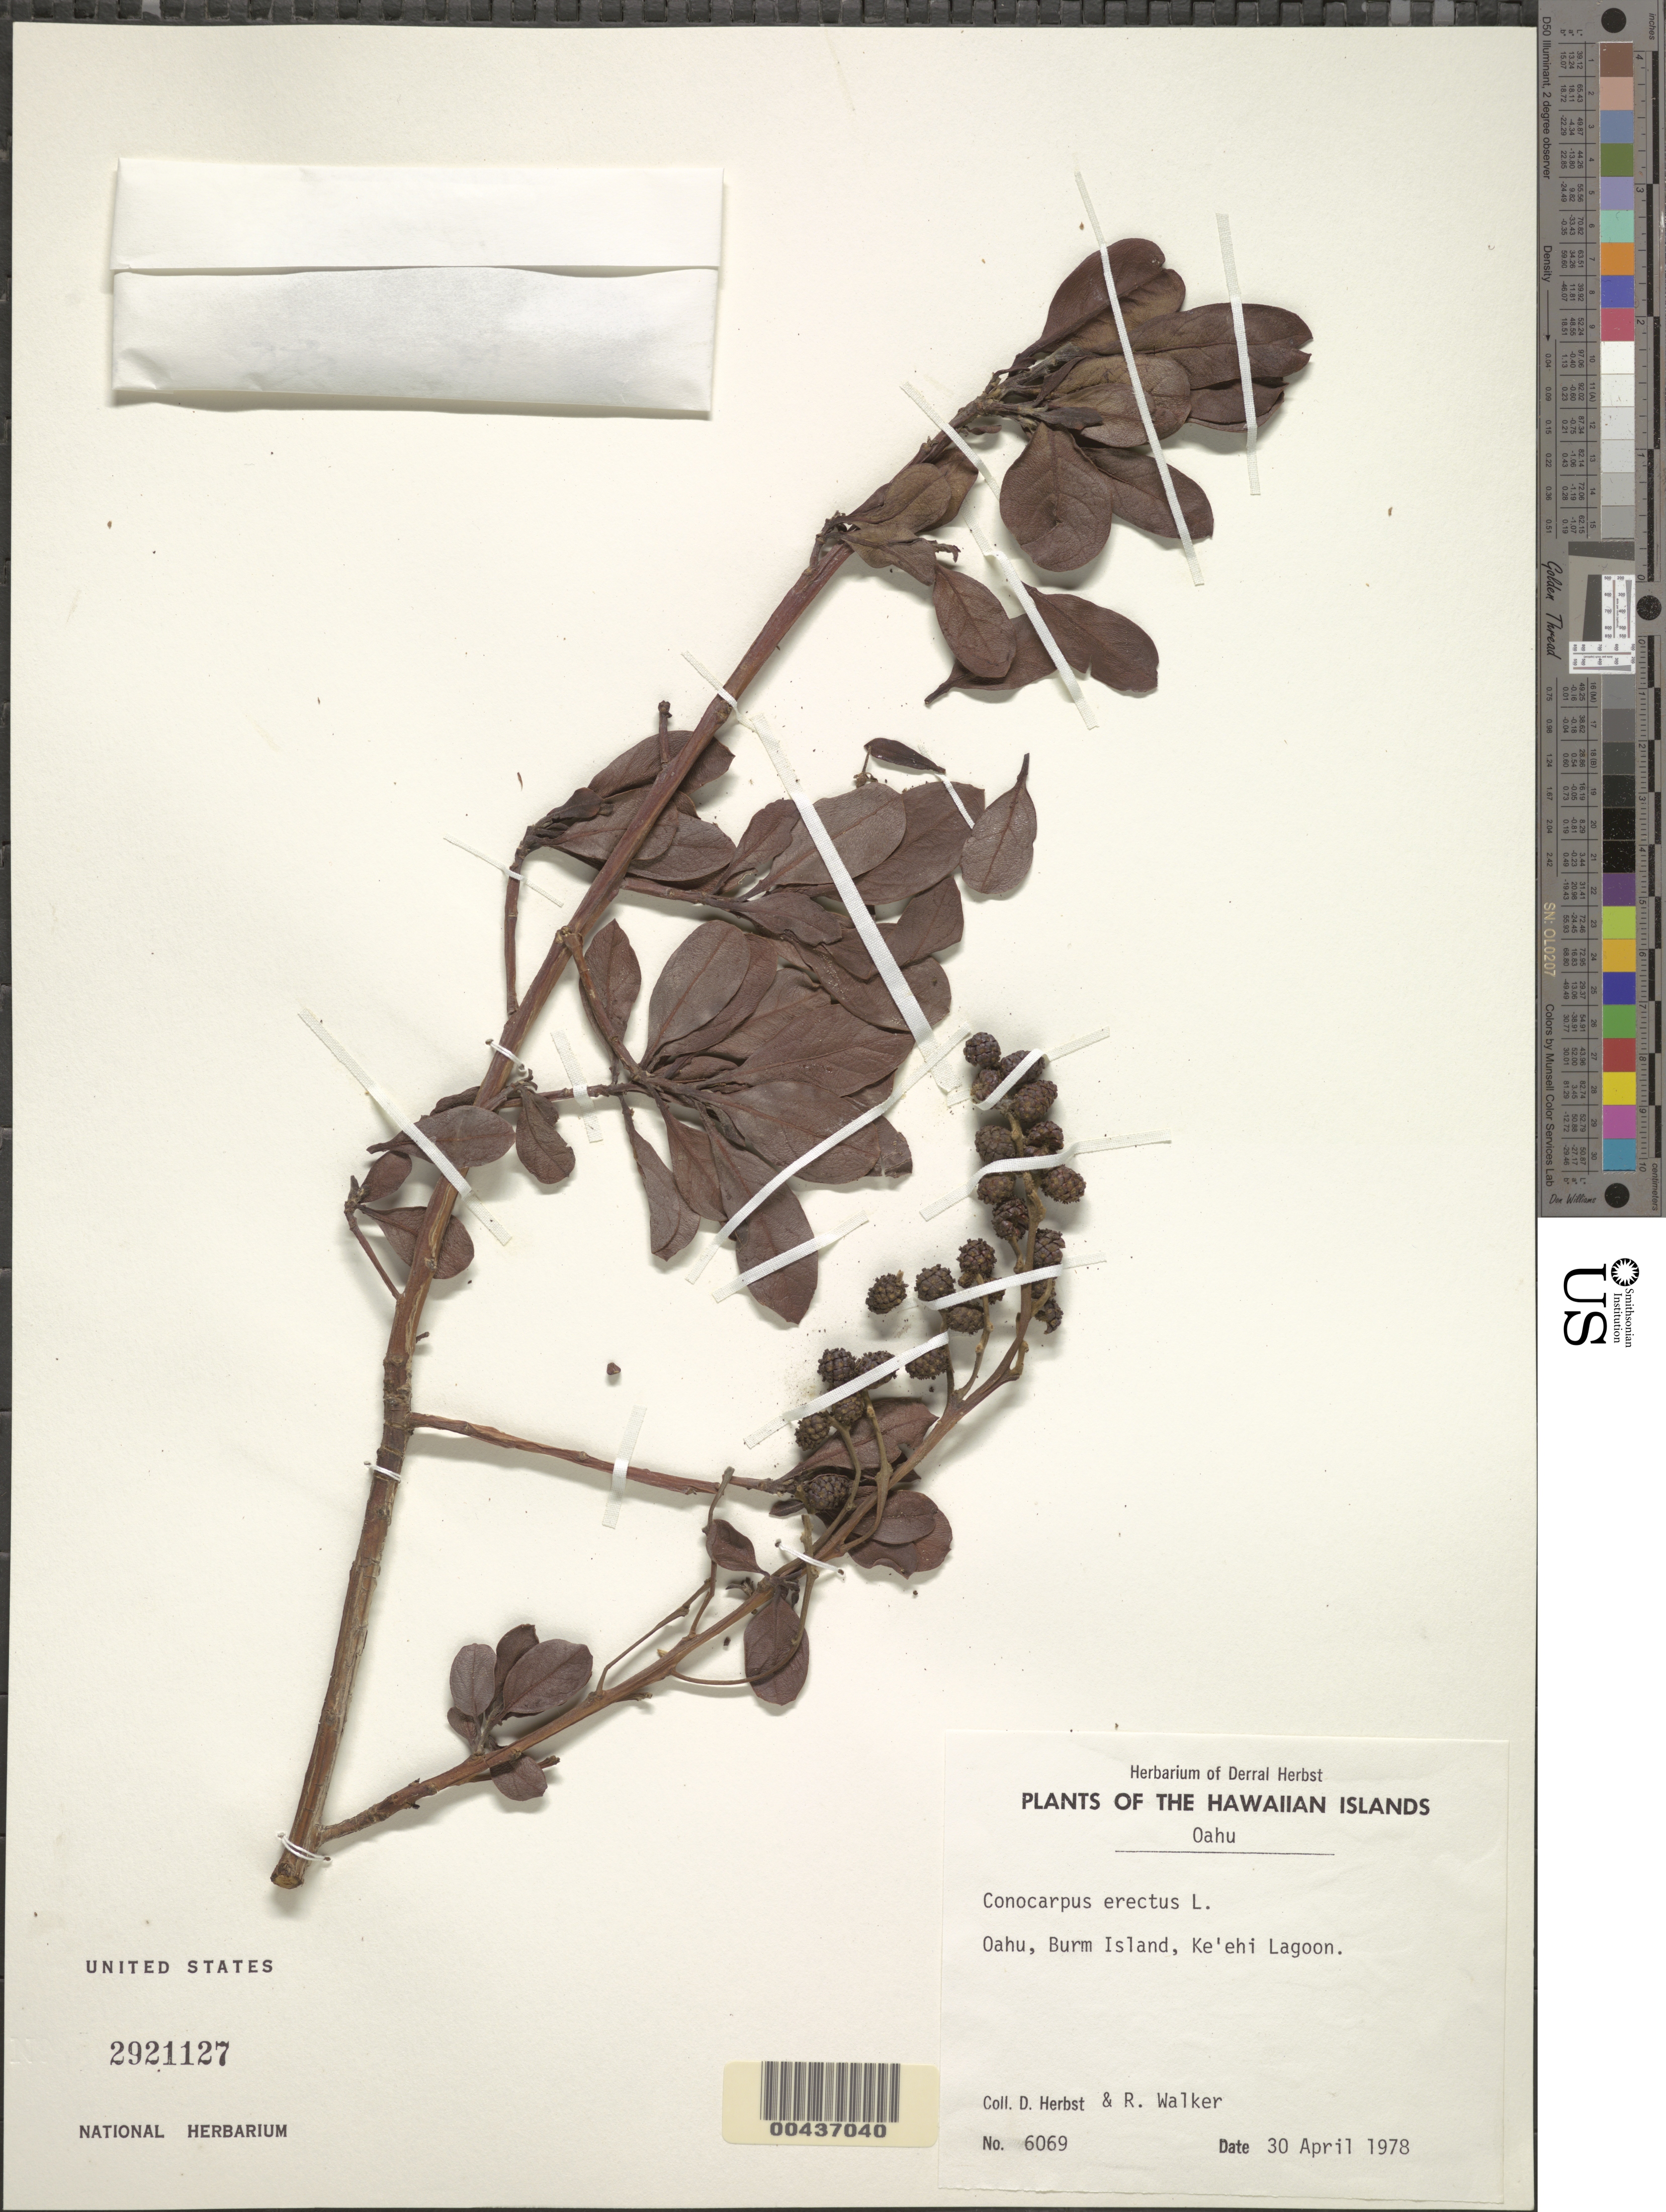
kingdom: Plantae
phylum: Tracheophyta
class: Magnoliopsida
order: Myrtales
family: Combretaceae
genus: Conocarpus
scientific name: Conocarpus erectus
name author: L.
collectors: D. R. Herbst & R. Walker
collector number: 6069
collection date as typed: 30 Apr 1978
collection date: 1978-04-30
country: United States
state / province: Hawaii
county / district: Honolulu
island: Oahu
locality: Burm Island, Ke'ehi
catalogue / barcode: US 2921127